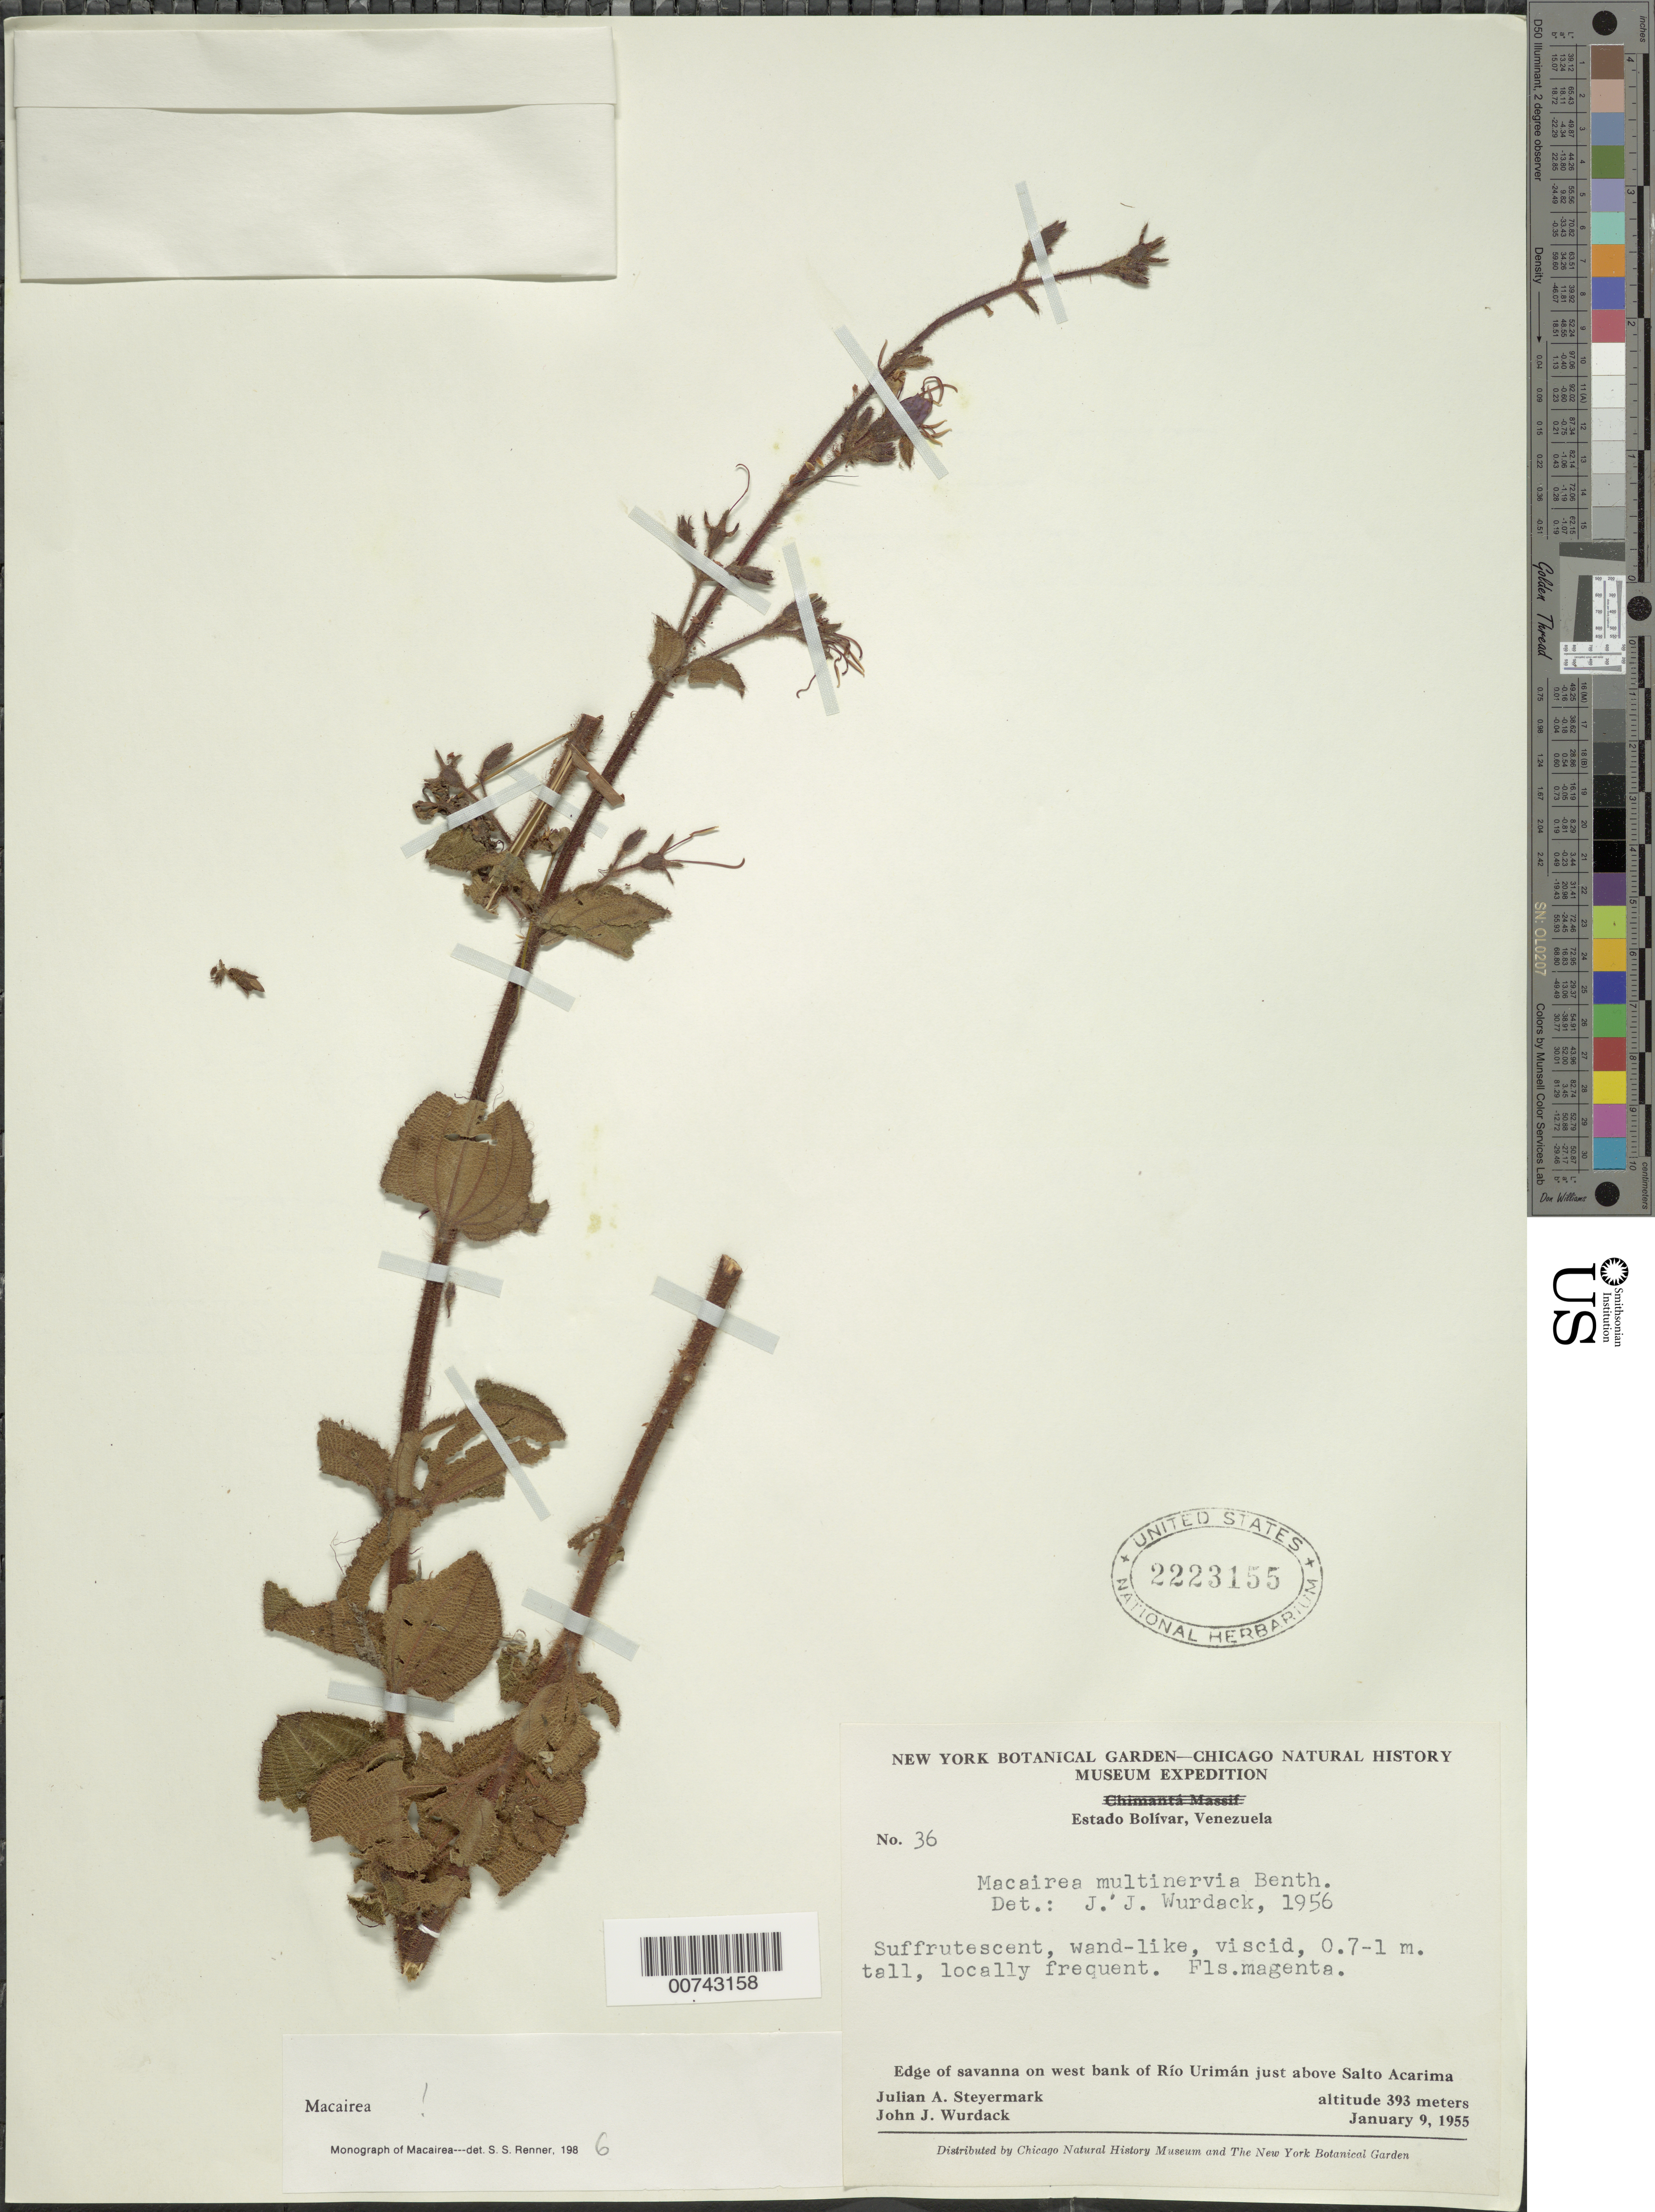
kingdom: Plantae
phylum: Tracheophyta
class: Magnoliopsida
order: Myrtales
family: Melastomataceae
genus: Macairea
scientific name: Macairea multinervia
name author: Benth.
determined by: Wurdack, John J., (US), US (UNITED STATES)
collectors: J. Steyermark & J. J. Wurdack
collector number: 55 36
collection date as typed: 9-Jan-55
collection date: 1955-01-09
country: Venezuela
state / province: Bolívar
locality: Río Urimán, W bank, just above Salto Acarima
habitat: Edge of savana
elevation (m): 393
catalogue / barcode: US 2223155